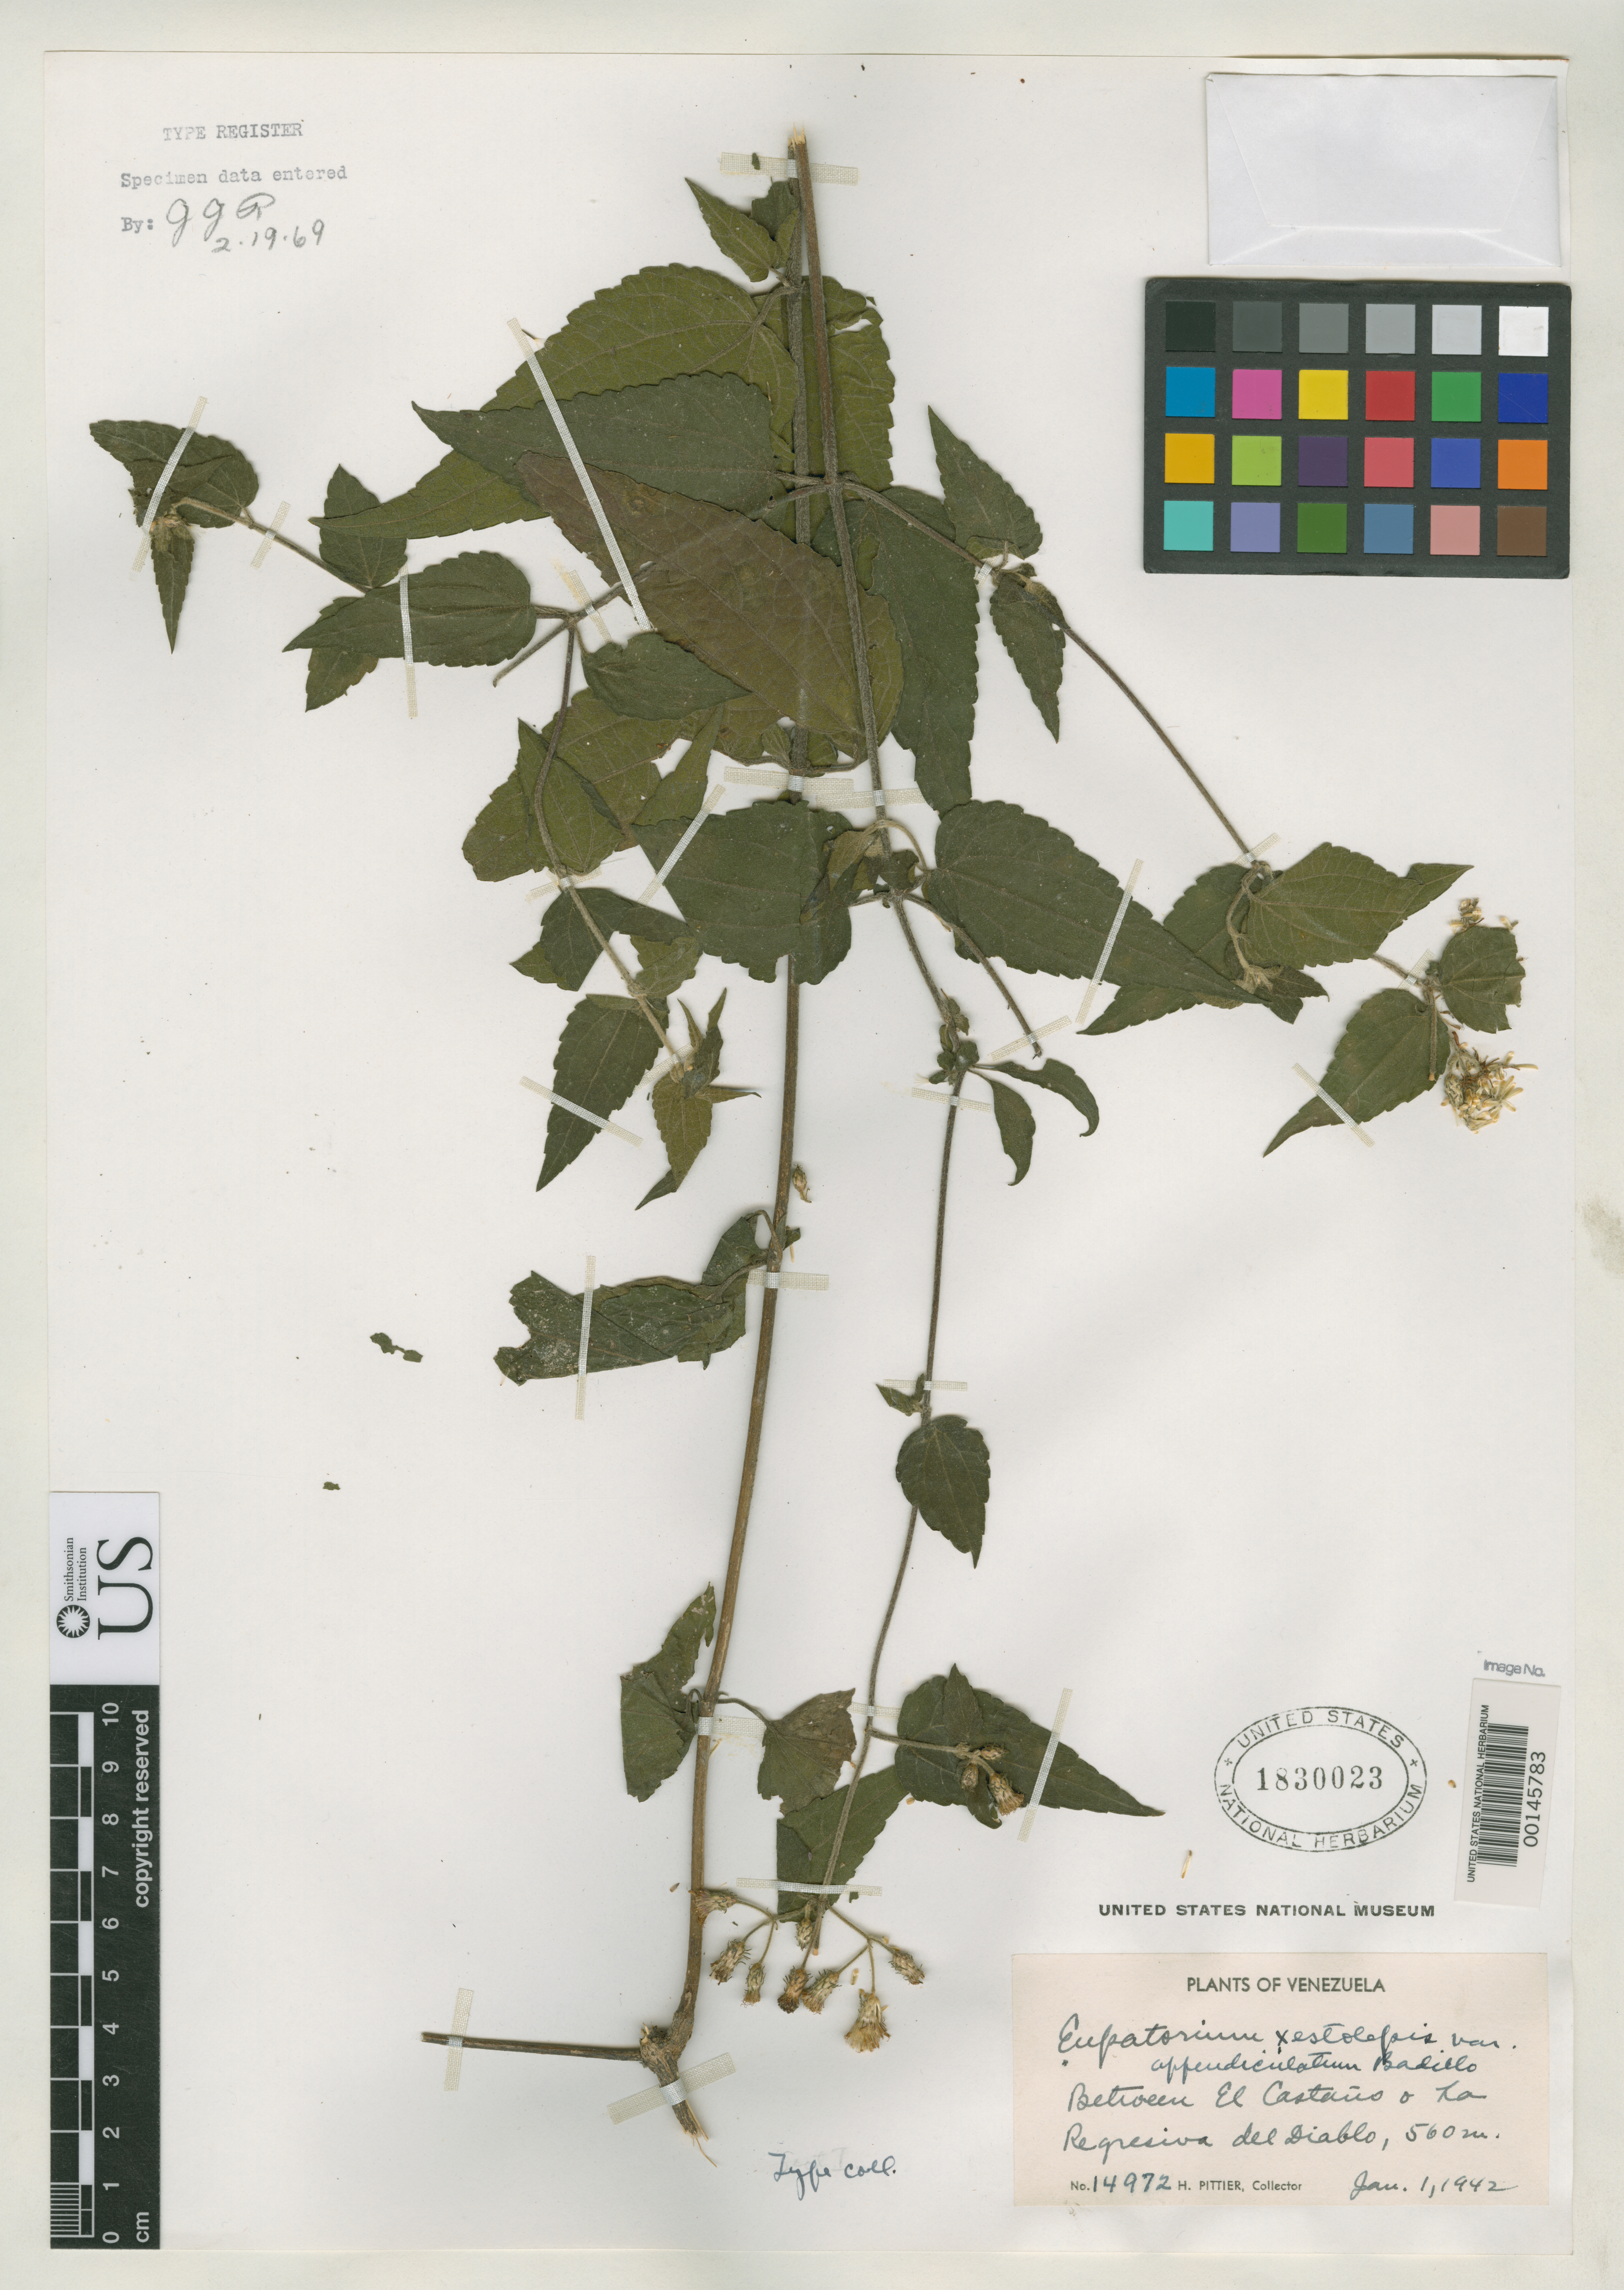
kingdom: Plantae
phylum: Tracheophyta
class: Magnoliopsida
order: Asterales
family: Asteraceae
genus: Eupatorium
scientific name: Eupatorium xestolepis var. appendiculatum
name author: V.M. Badillo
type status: Isotype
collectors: H. F. Pittier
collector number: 14972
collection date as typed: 01 Jan 1942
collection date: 1942-01-01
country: Venezuela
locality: Between El Castano and La Regressiva del Diablo.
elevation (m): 560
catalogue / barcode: US 1830023